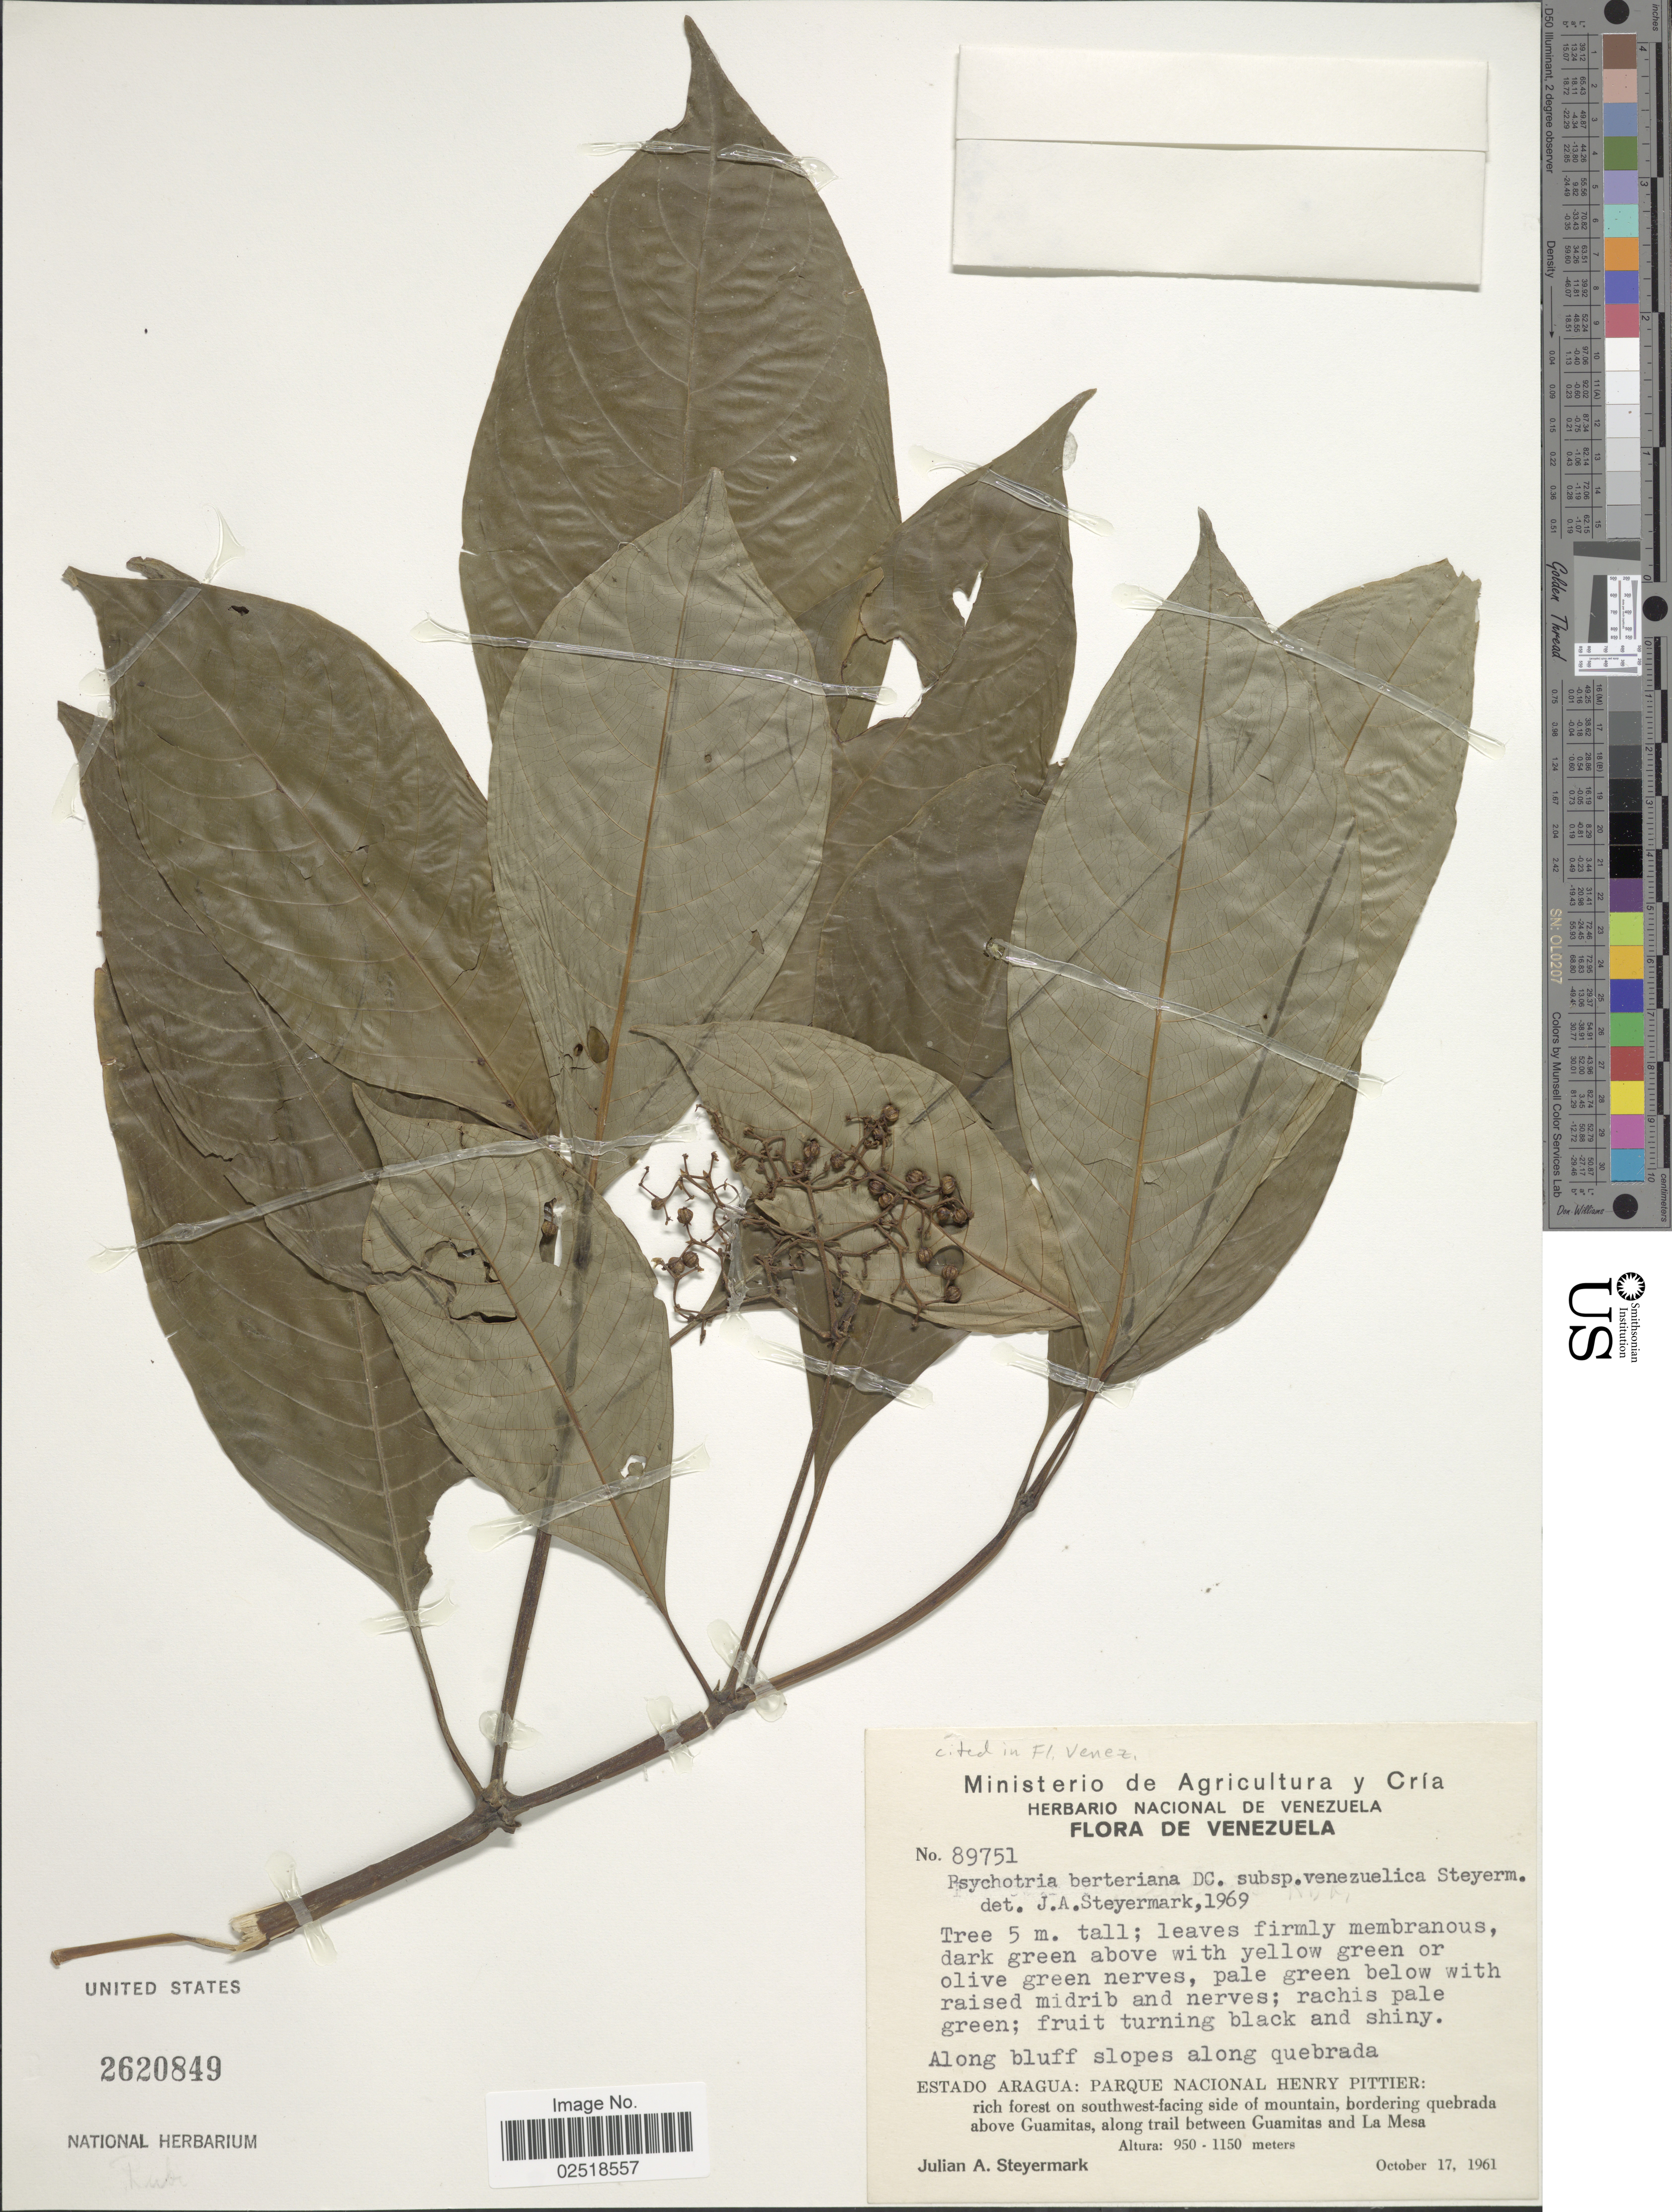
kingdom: Plantae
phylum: Tracheophyta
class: Magnoliopsida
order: Gentianales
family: Rubiaceae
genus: Psychotria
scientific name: Psychotria berteroana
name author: DC.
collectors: J. Steyermark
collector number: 89751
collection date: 1961-10-17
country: Venezuela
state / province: Aragua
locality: Along bluff slopes along quebrada, Parque Nacional Henry Pittier: rich forest on southwest-facing side of mountain, bordering quebrada above Guamitas, along trail between Guamitas and La Mesa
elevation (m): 950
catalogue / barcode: US 2620849